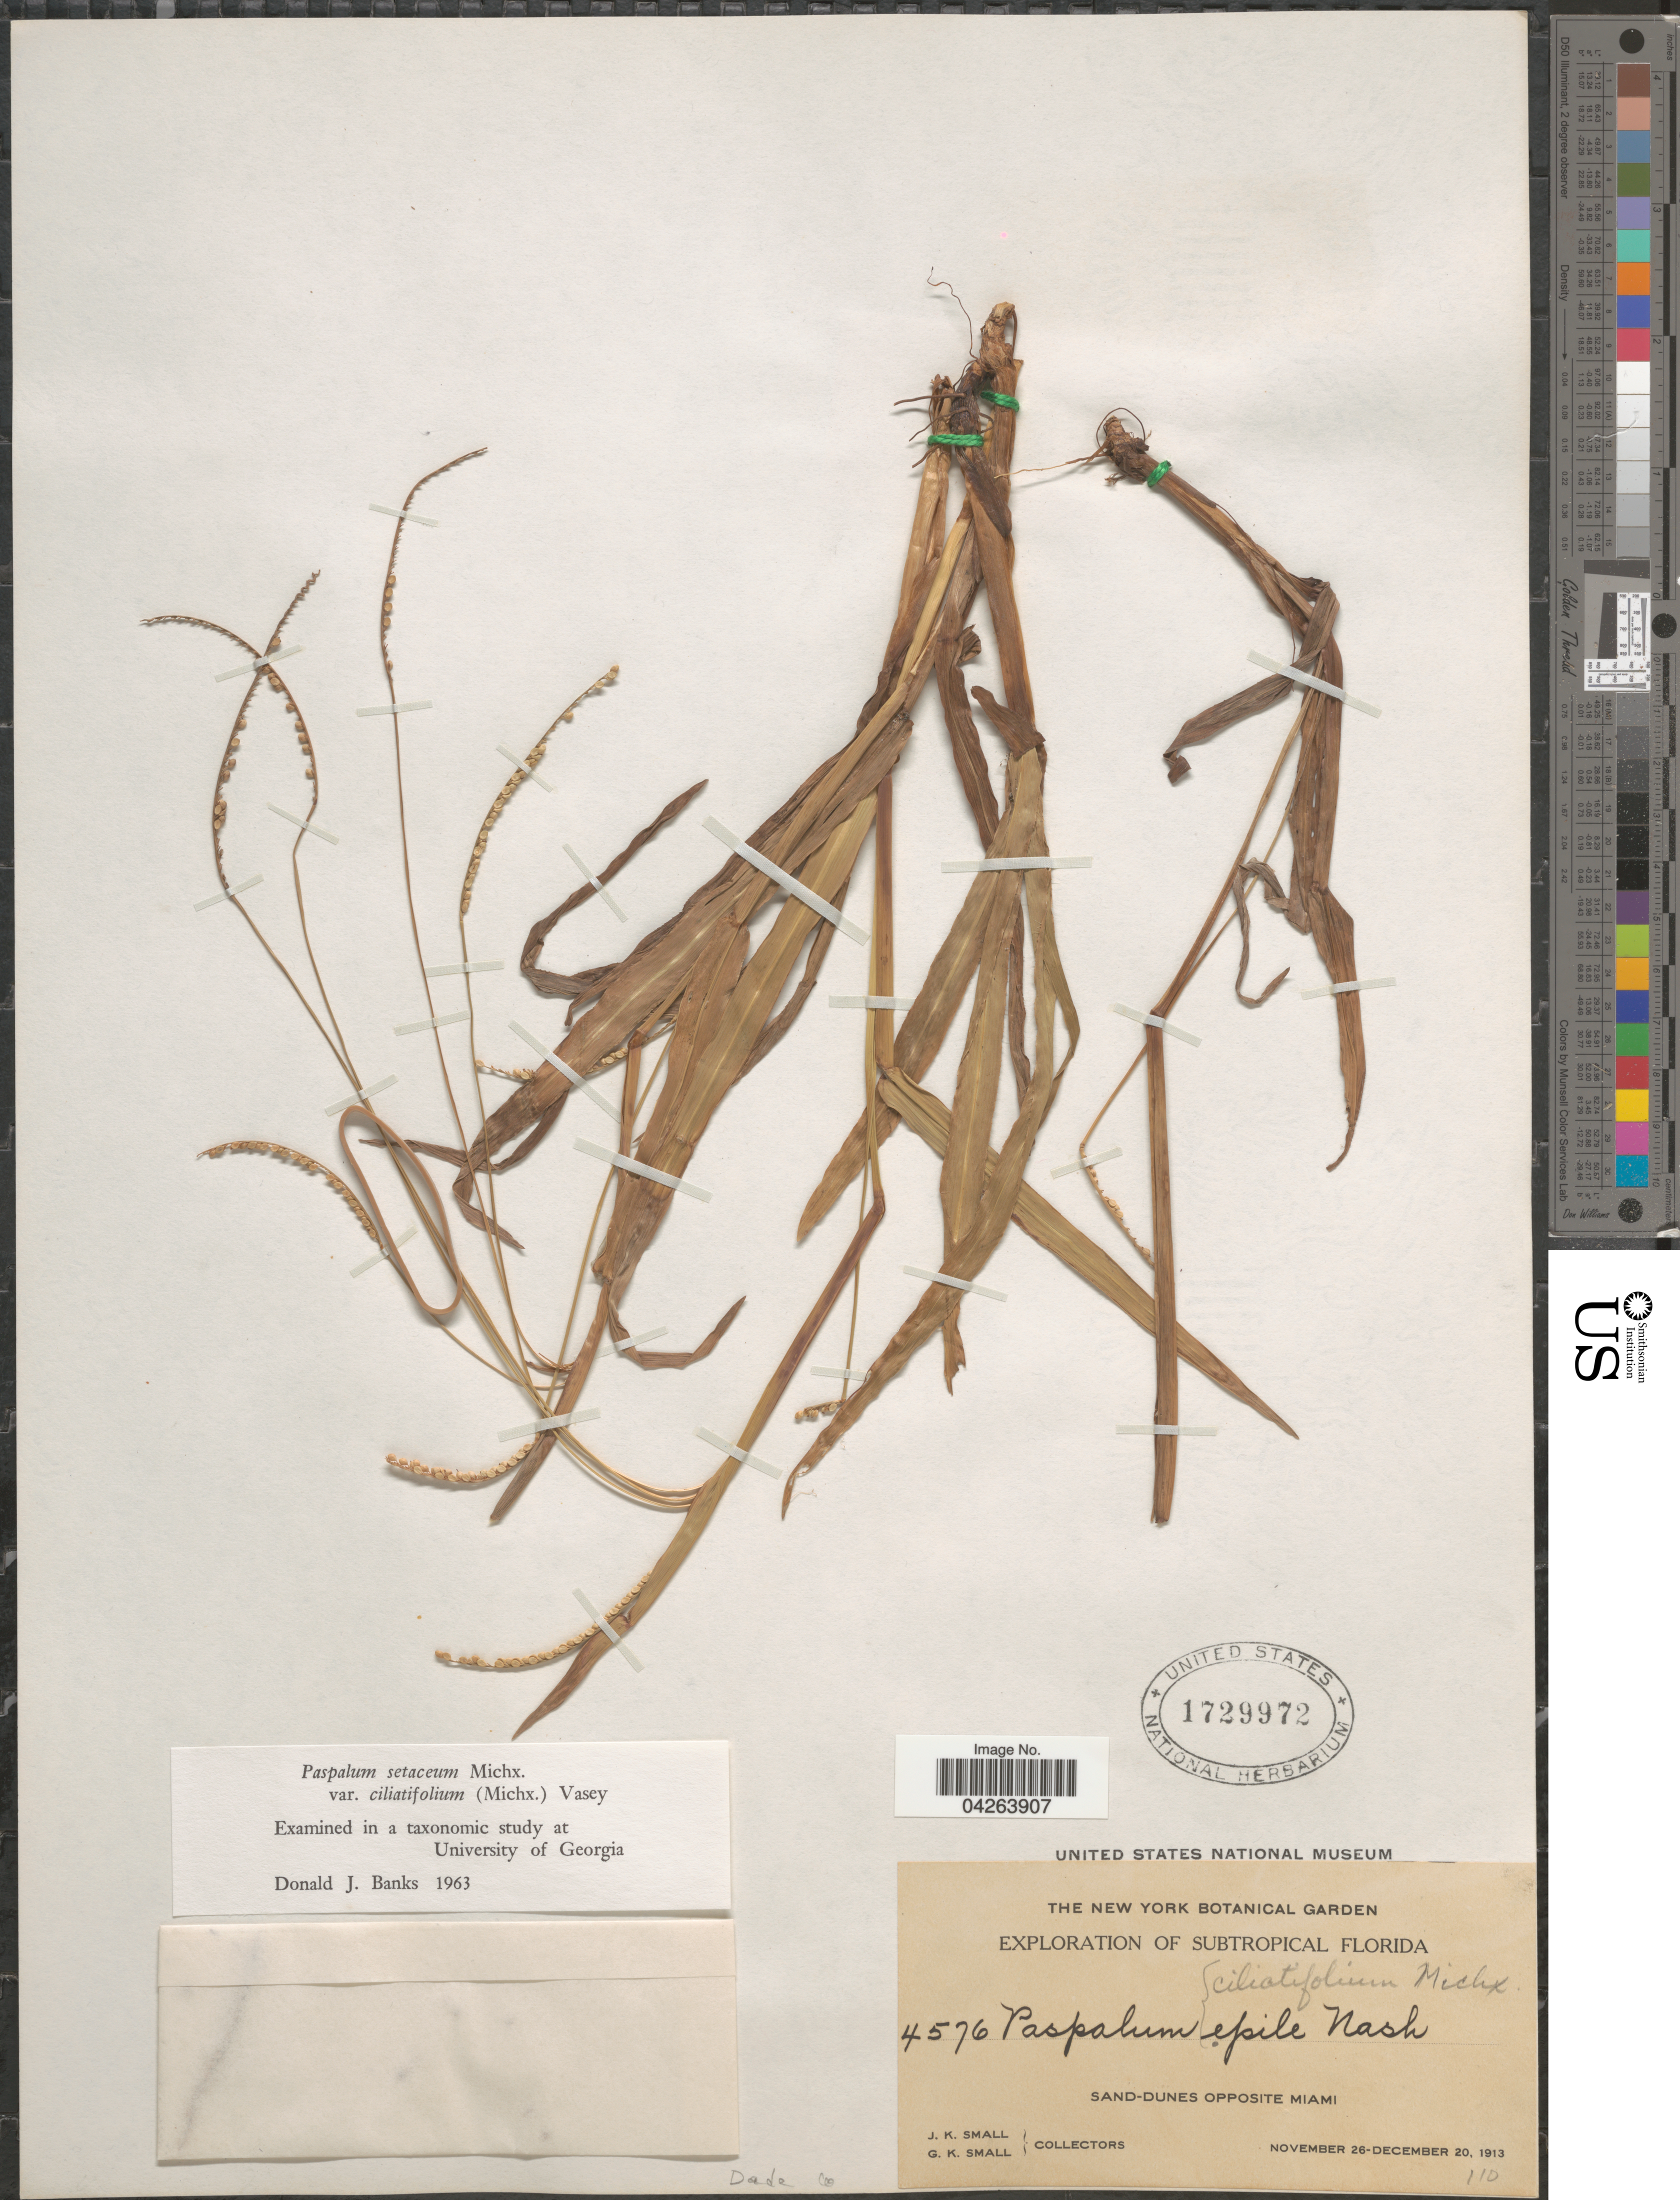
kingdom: Plantae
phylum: Tracheophyta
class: Liliopsida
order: Poales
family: Poaceae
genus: Paspalum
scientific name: Paspalum setaceum var. ciliatifolium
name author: (Michx.) Vasey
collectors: J. K. Small & G. K. Small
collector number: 4576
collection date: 1913-11-26/1913-12-20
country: United States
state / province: Florida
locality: Exploration of Subtropical Florida. Sand-dunes opposite Miami. Dade Co.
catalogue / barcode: US 1729972